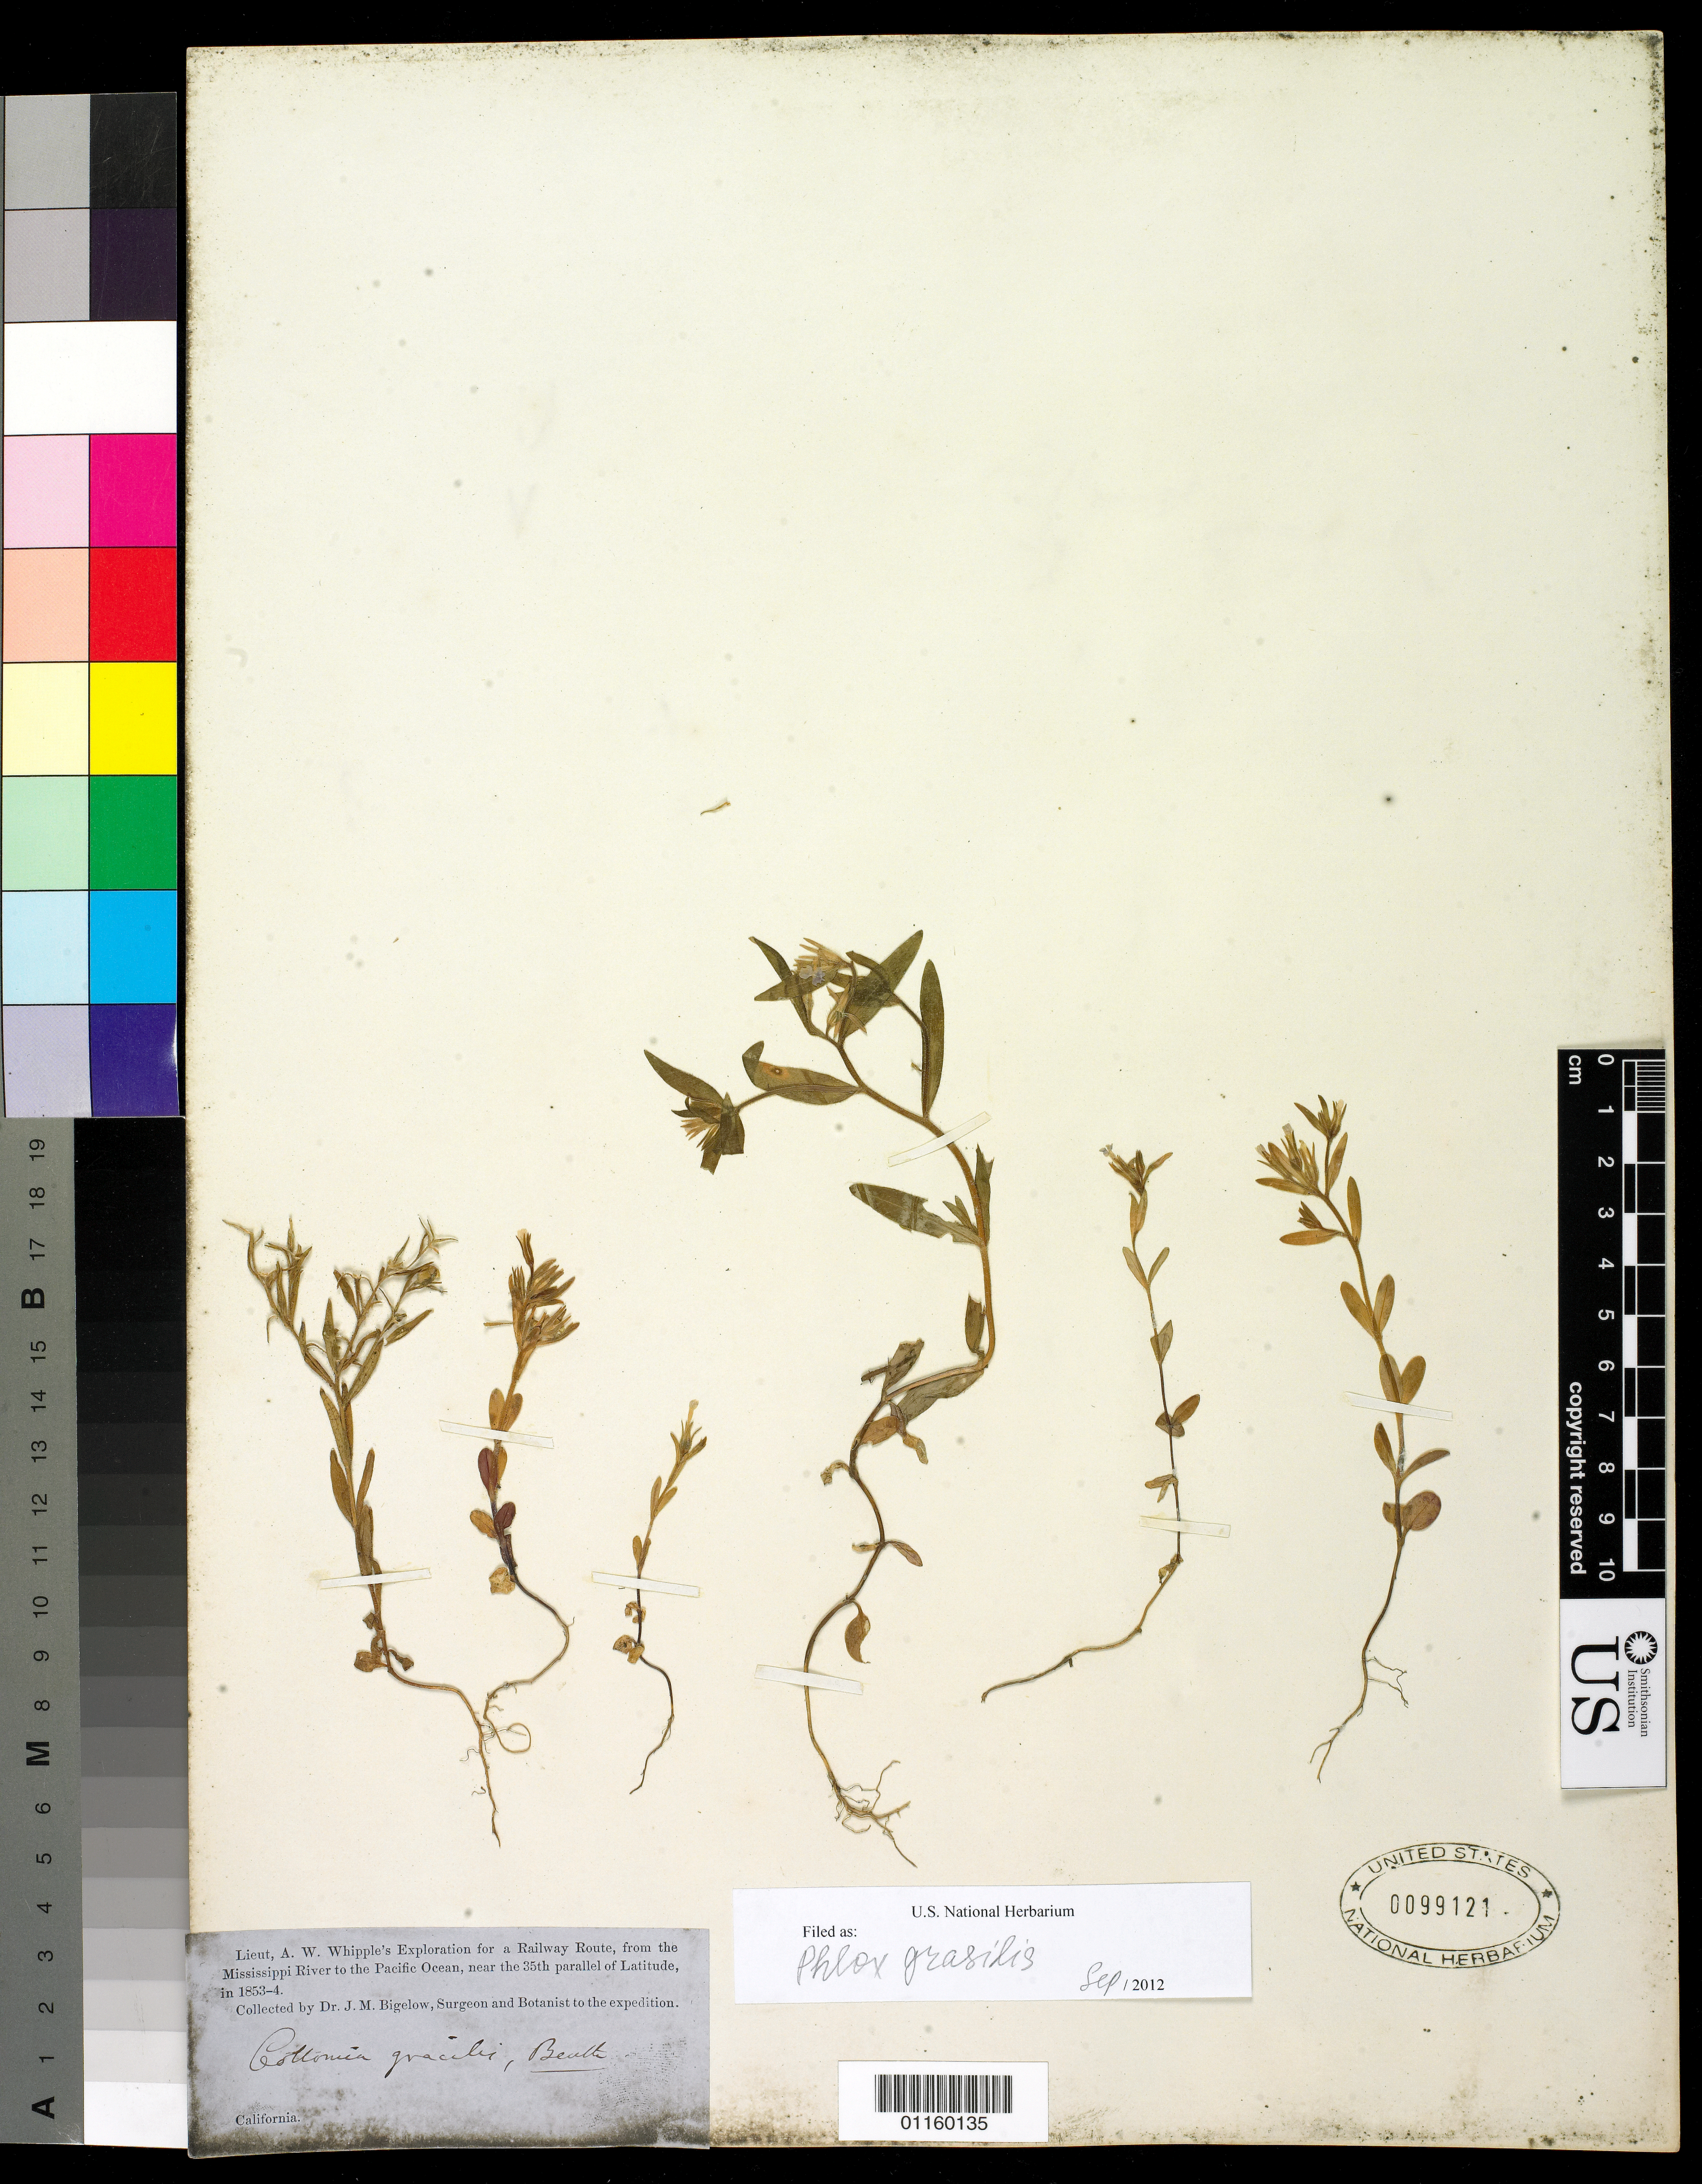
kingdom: Plantae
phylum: Tracheophyta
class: Magnoliopsida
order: Ericales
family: Polemoniaceae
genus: Microsteris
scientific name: Microsteris gracilis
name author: (Hook.) Greene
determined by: (US) Smithsonian Institution - National Museum of Natural History - Department of Botany (UNITED STATES)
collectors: J. M. Bigelow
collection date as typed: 1853 to -- --- 1854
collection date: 1853/1854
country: United States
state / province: California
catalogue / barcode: US 99121